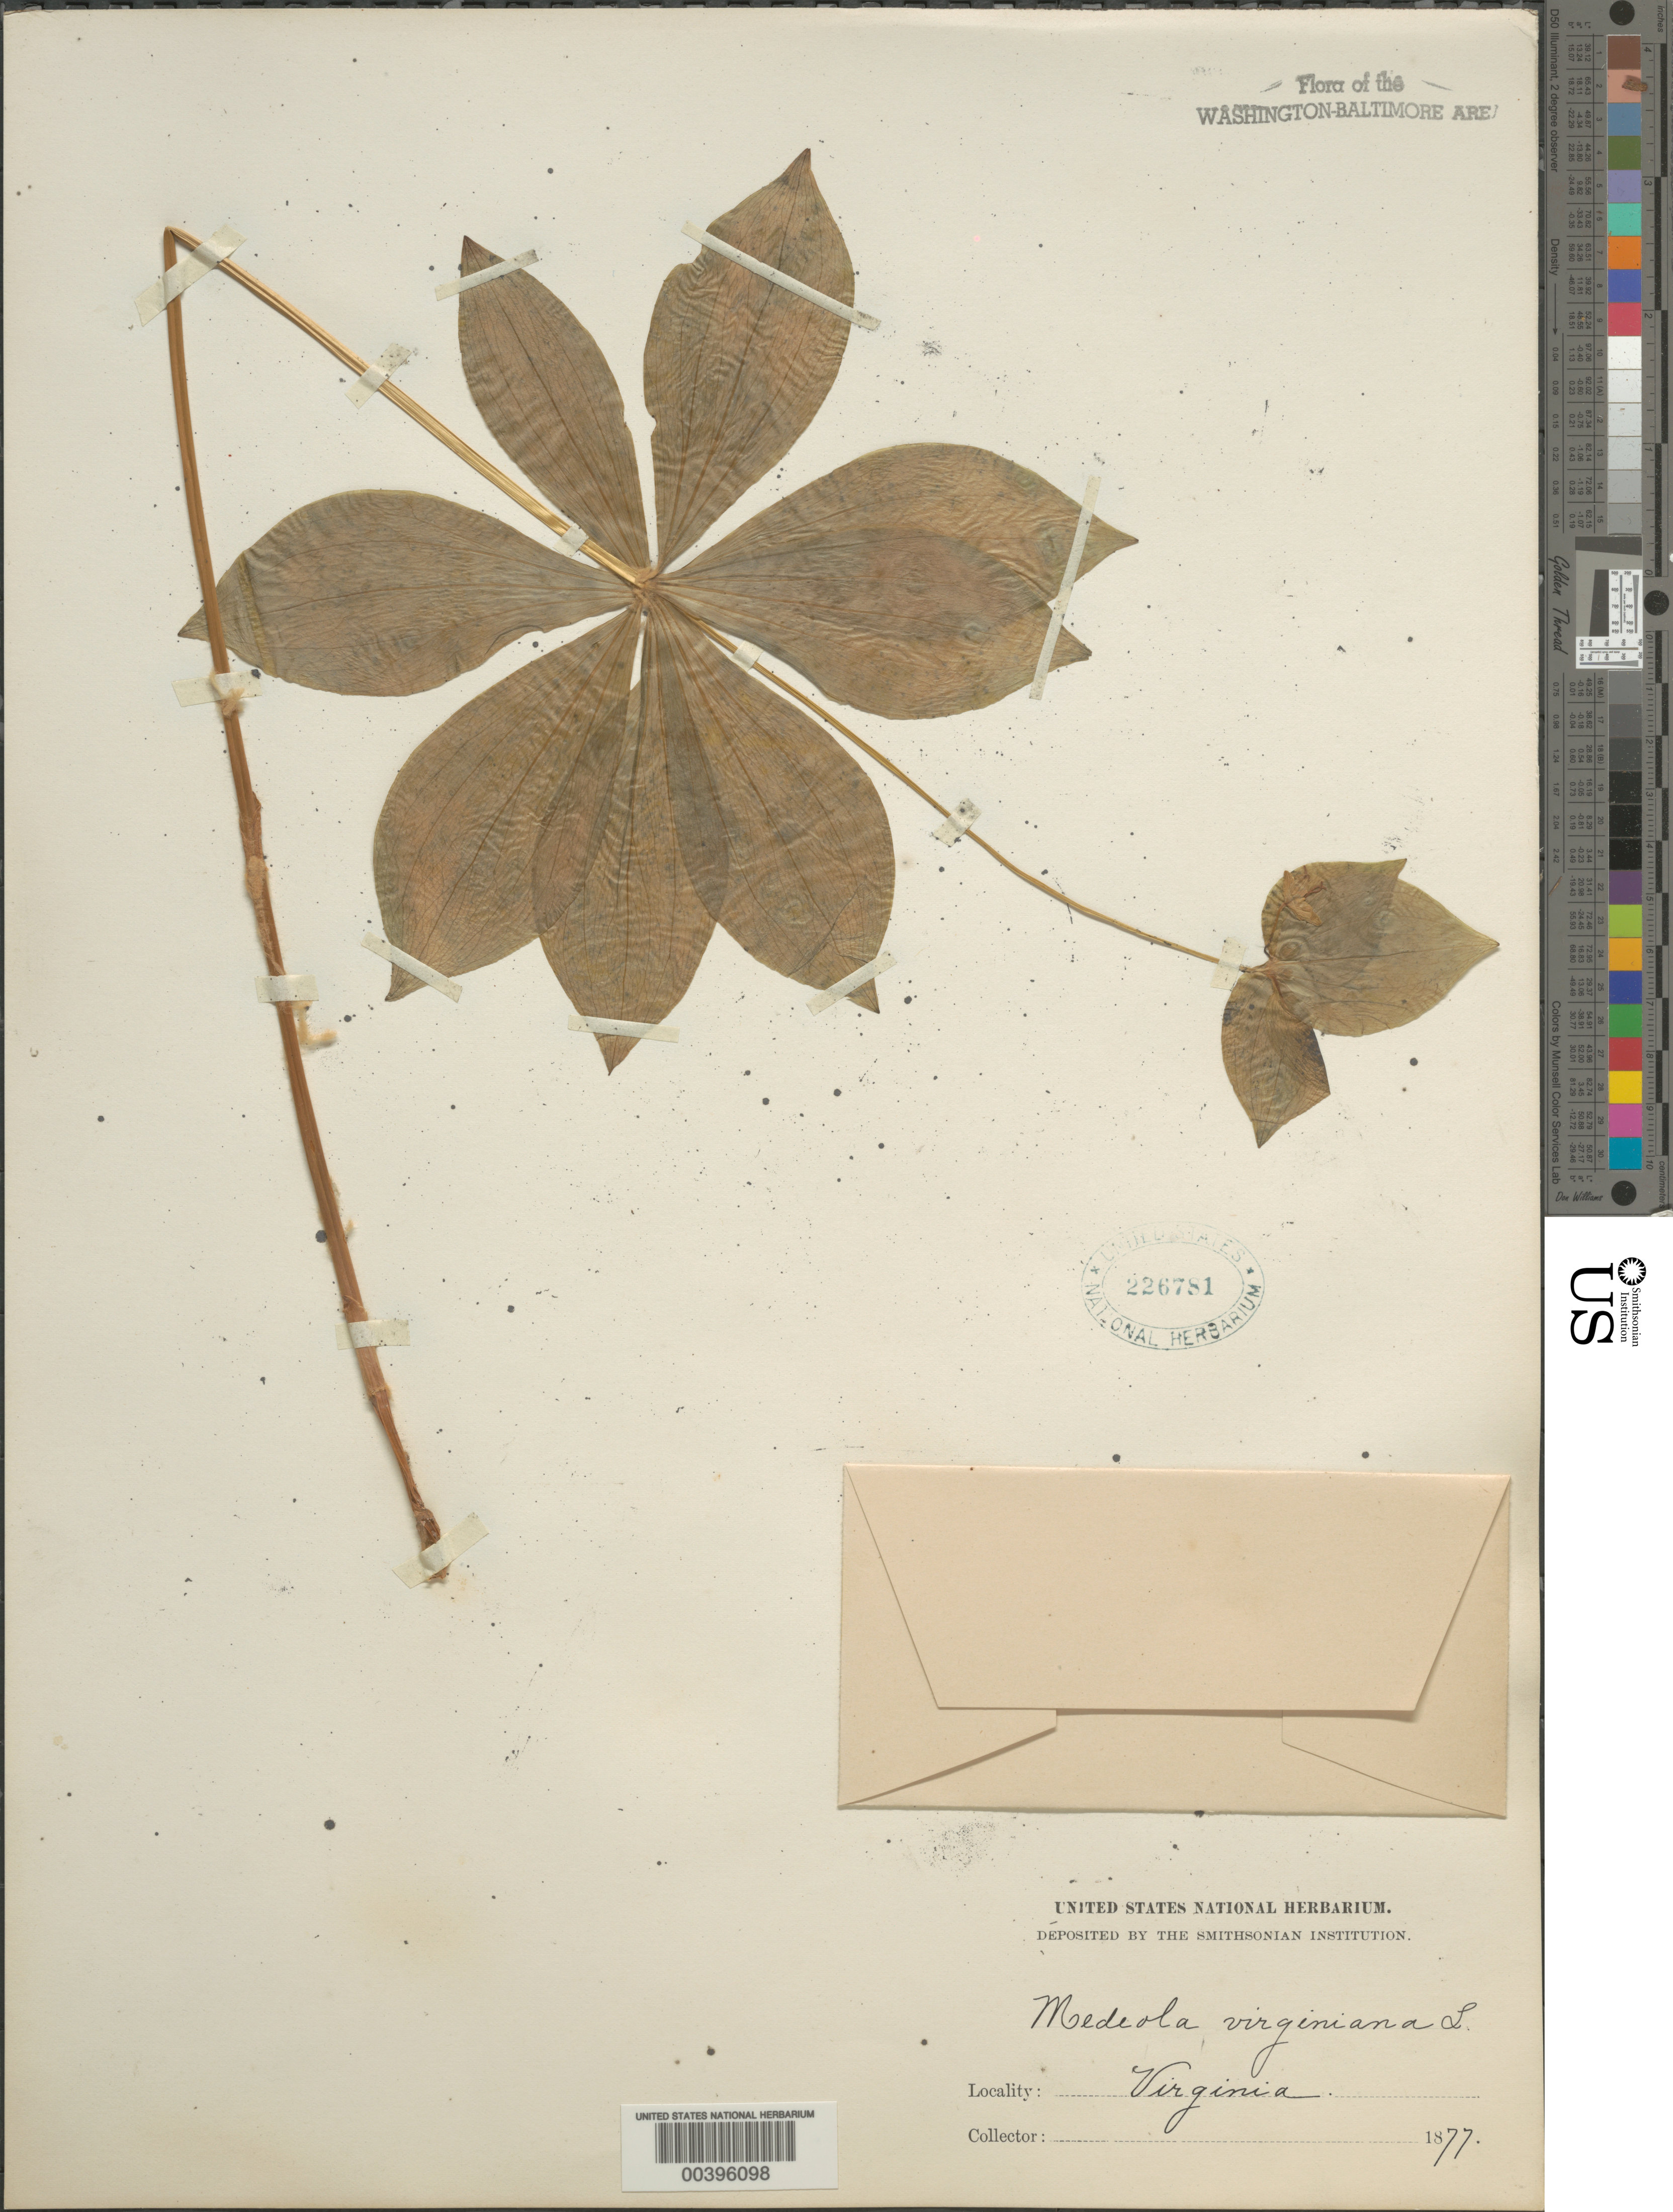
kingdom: Plantae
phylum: Tracheophyta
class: Liliopsida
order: Liliales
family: Liliaceae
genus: Medeola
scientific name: Medeola virginiana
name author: (L.) Desf.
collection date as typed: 1877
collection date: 1877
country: United States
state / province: Virginia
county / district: Fairfax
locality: West Falls Church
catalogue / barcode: US 226781